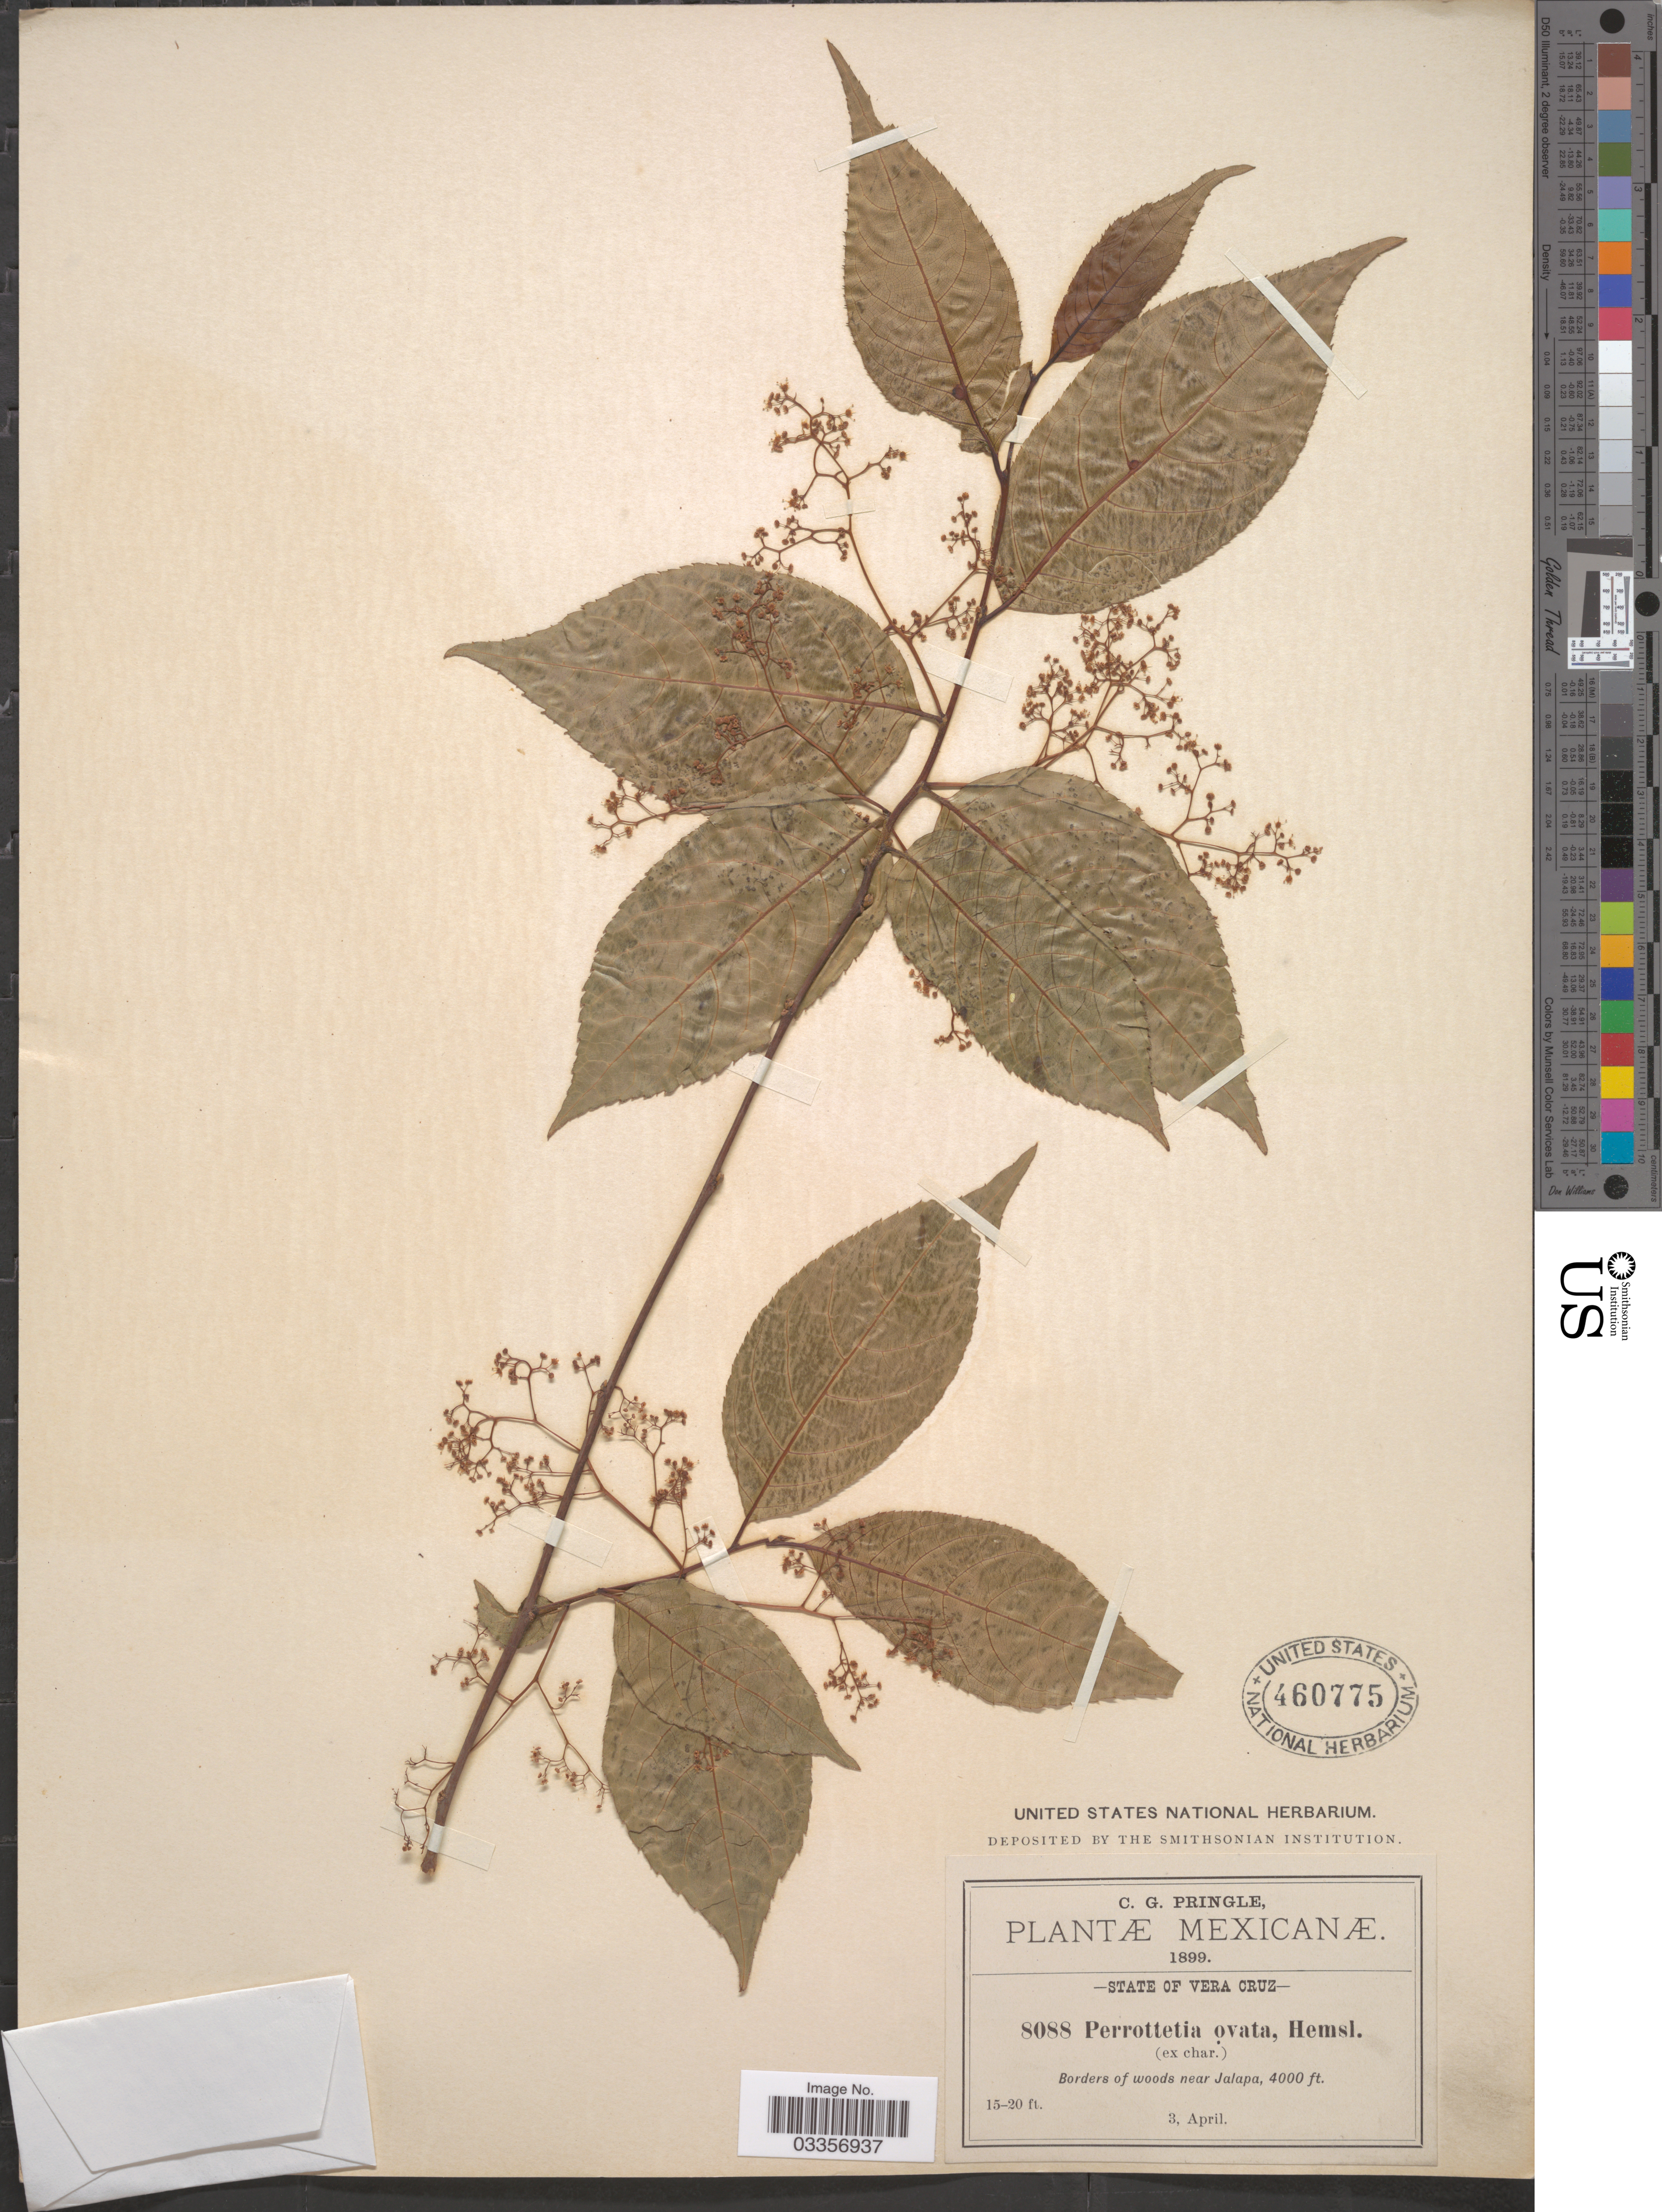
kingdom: Plantae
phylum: Tracheophyta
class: Magnoliopsida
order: Huerteales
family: Dipentodontaceae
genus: Perrottetia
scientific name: Perrottetia ovata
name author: Hemsl.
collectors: C. G. Pringle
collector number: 8088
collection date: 1899-04-03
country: Mexico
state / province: Veracruz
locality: Vera Cruz. Borders of woods near Jalapa.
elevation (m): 1219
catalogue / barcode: US 460775